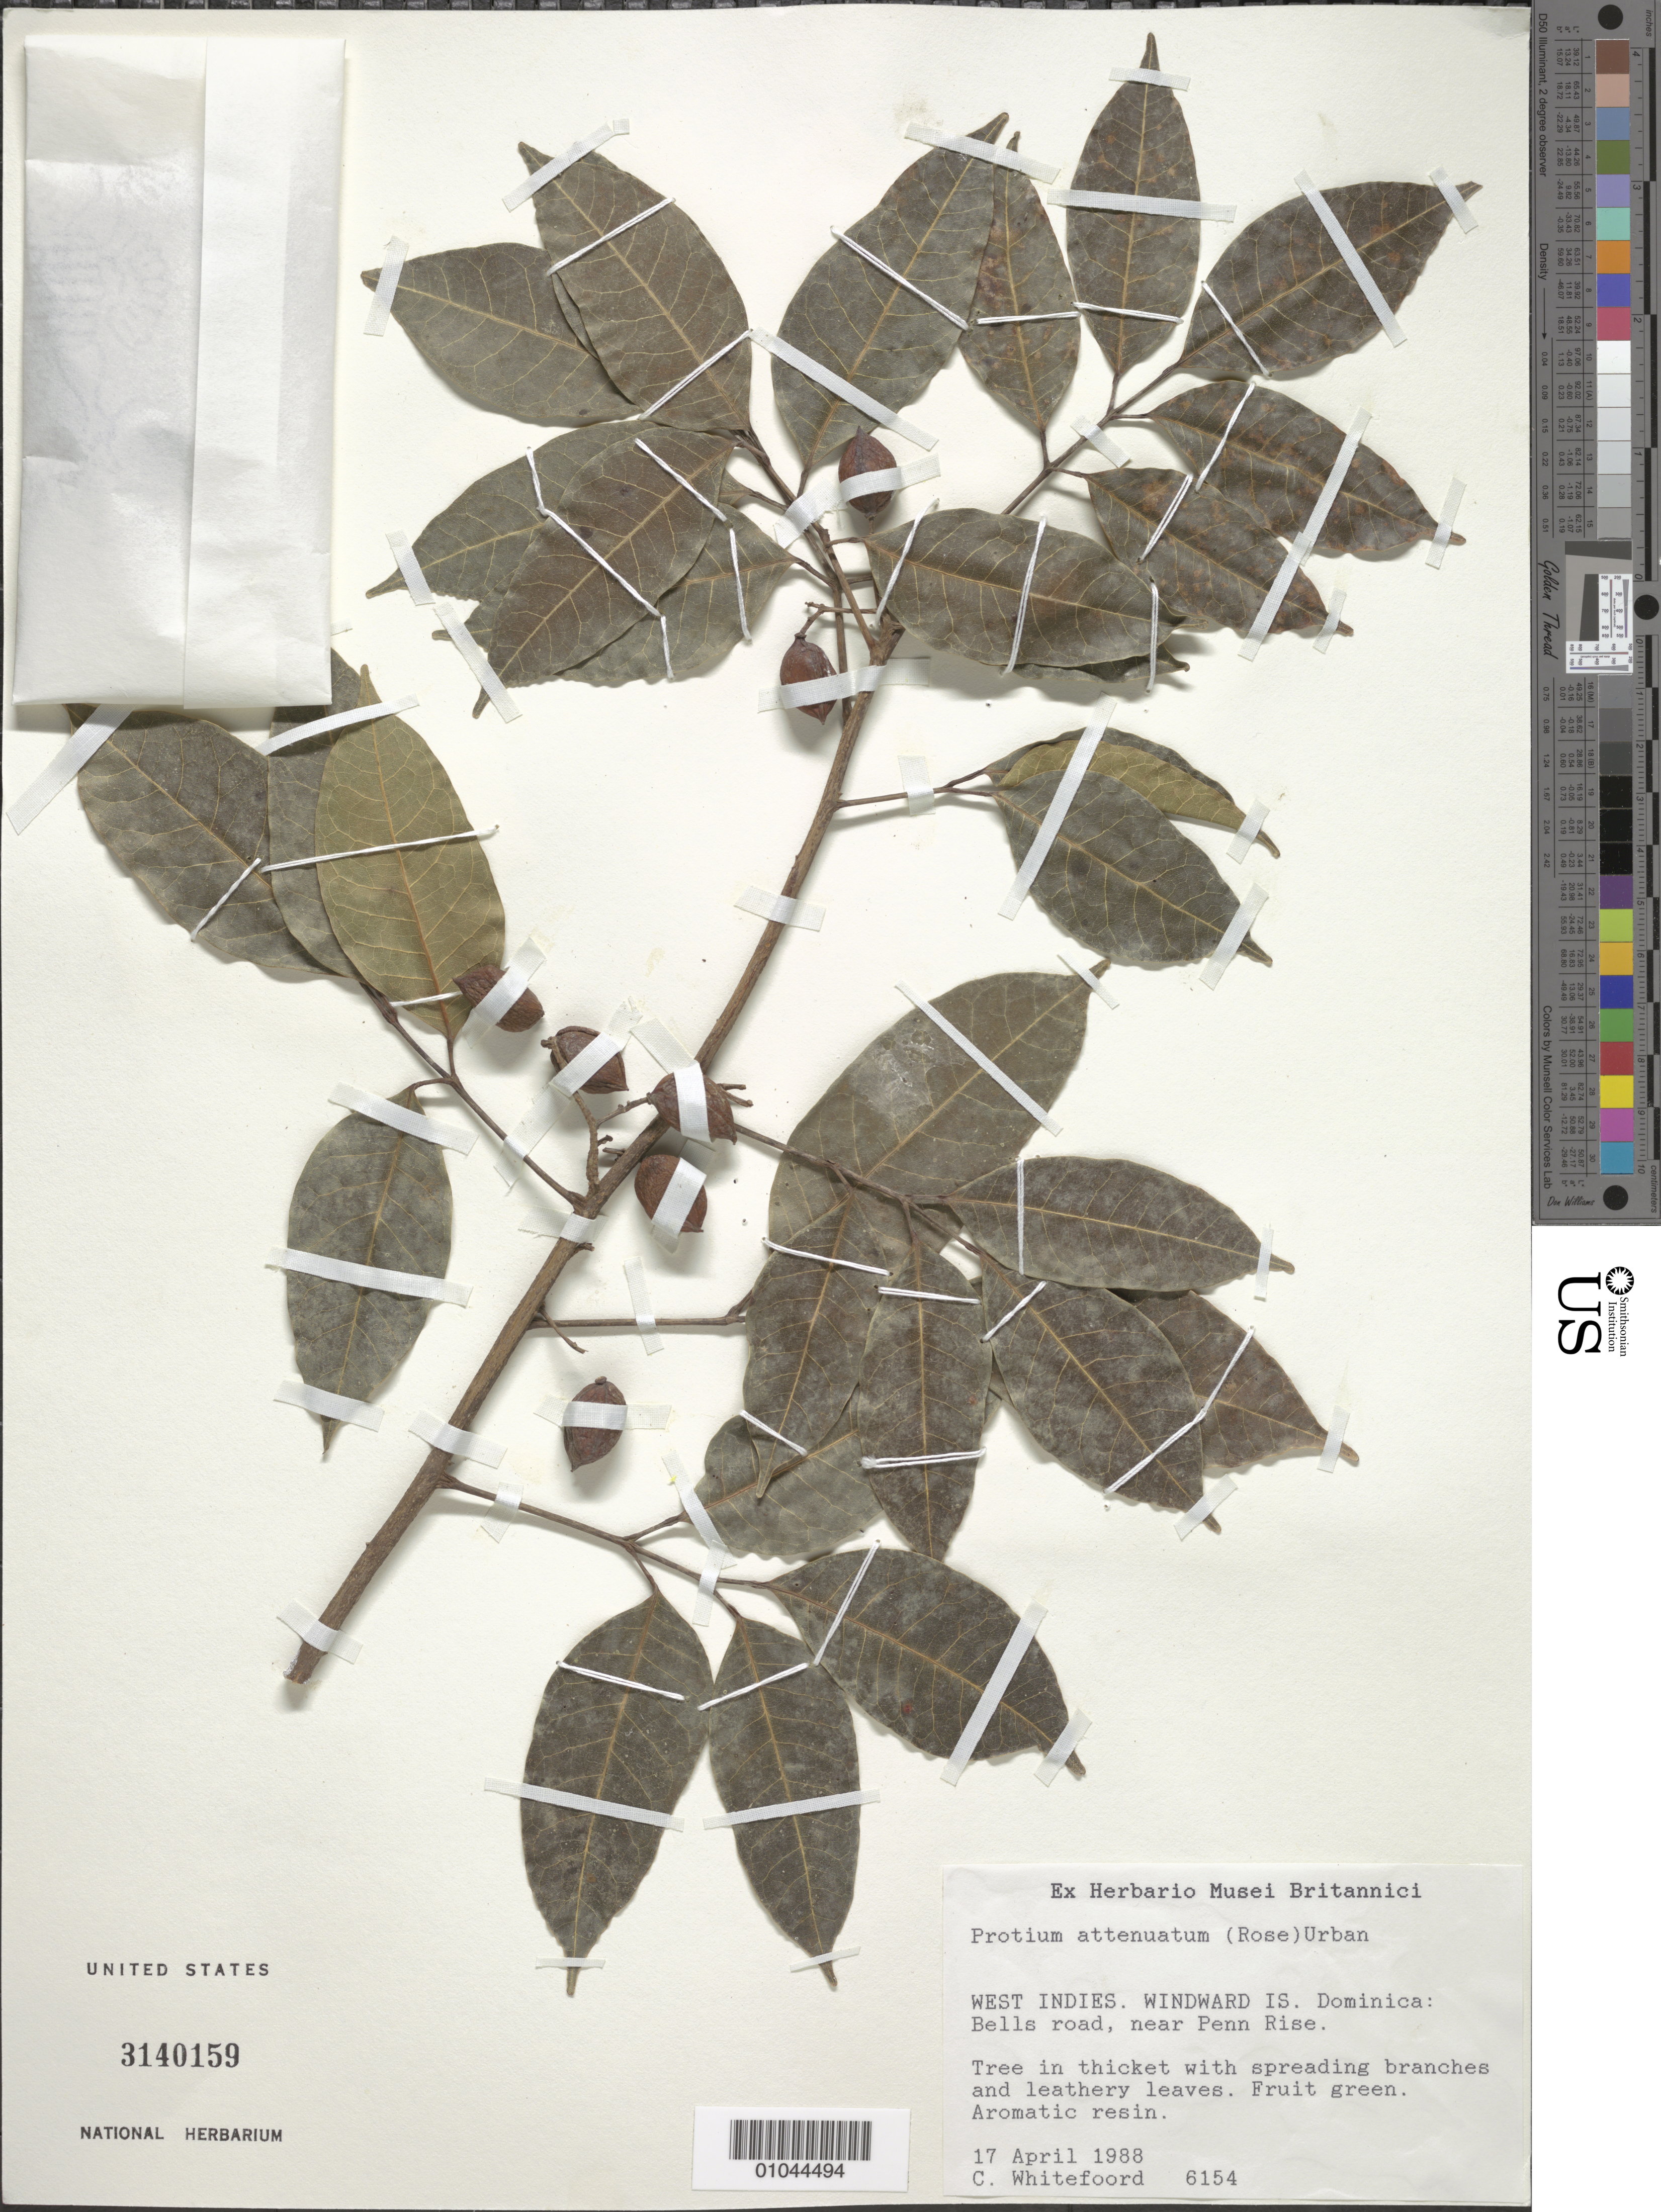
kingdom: Plantae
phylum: Tracheophyta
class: Magnoliopsida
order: Sapindales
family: Burseraceae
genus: Protium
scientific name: Protium attenuatum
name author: Urb.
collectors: C. Whitefoord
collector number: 6154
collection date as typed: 17 Apr 1988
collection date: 1988-04-17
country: Dominica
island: Dominica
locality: West Indies. Windward is. Dominica: Bells road, near Penn Rise.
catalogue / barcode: US 3140159